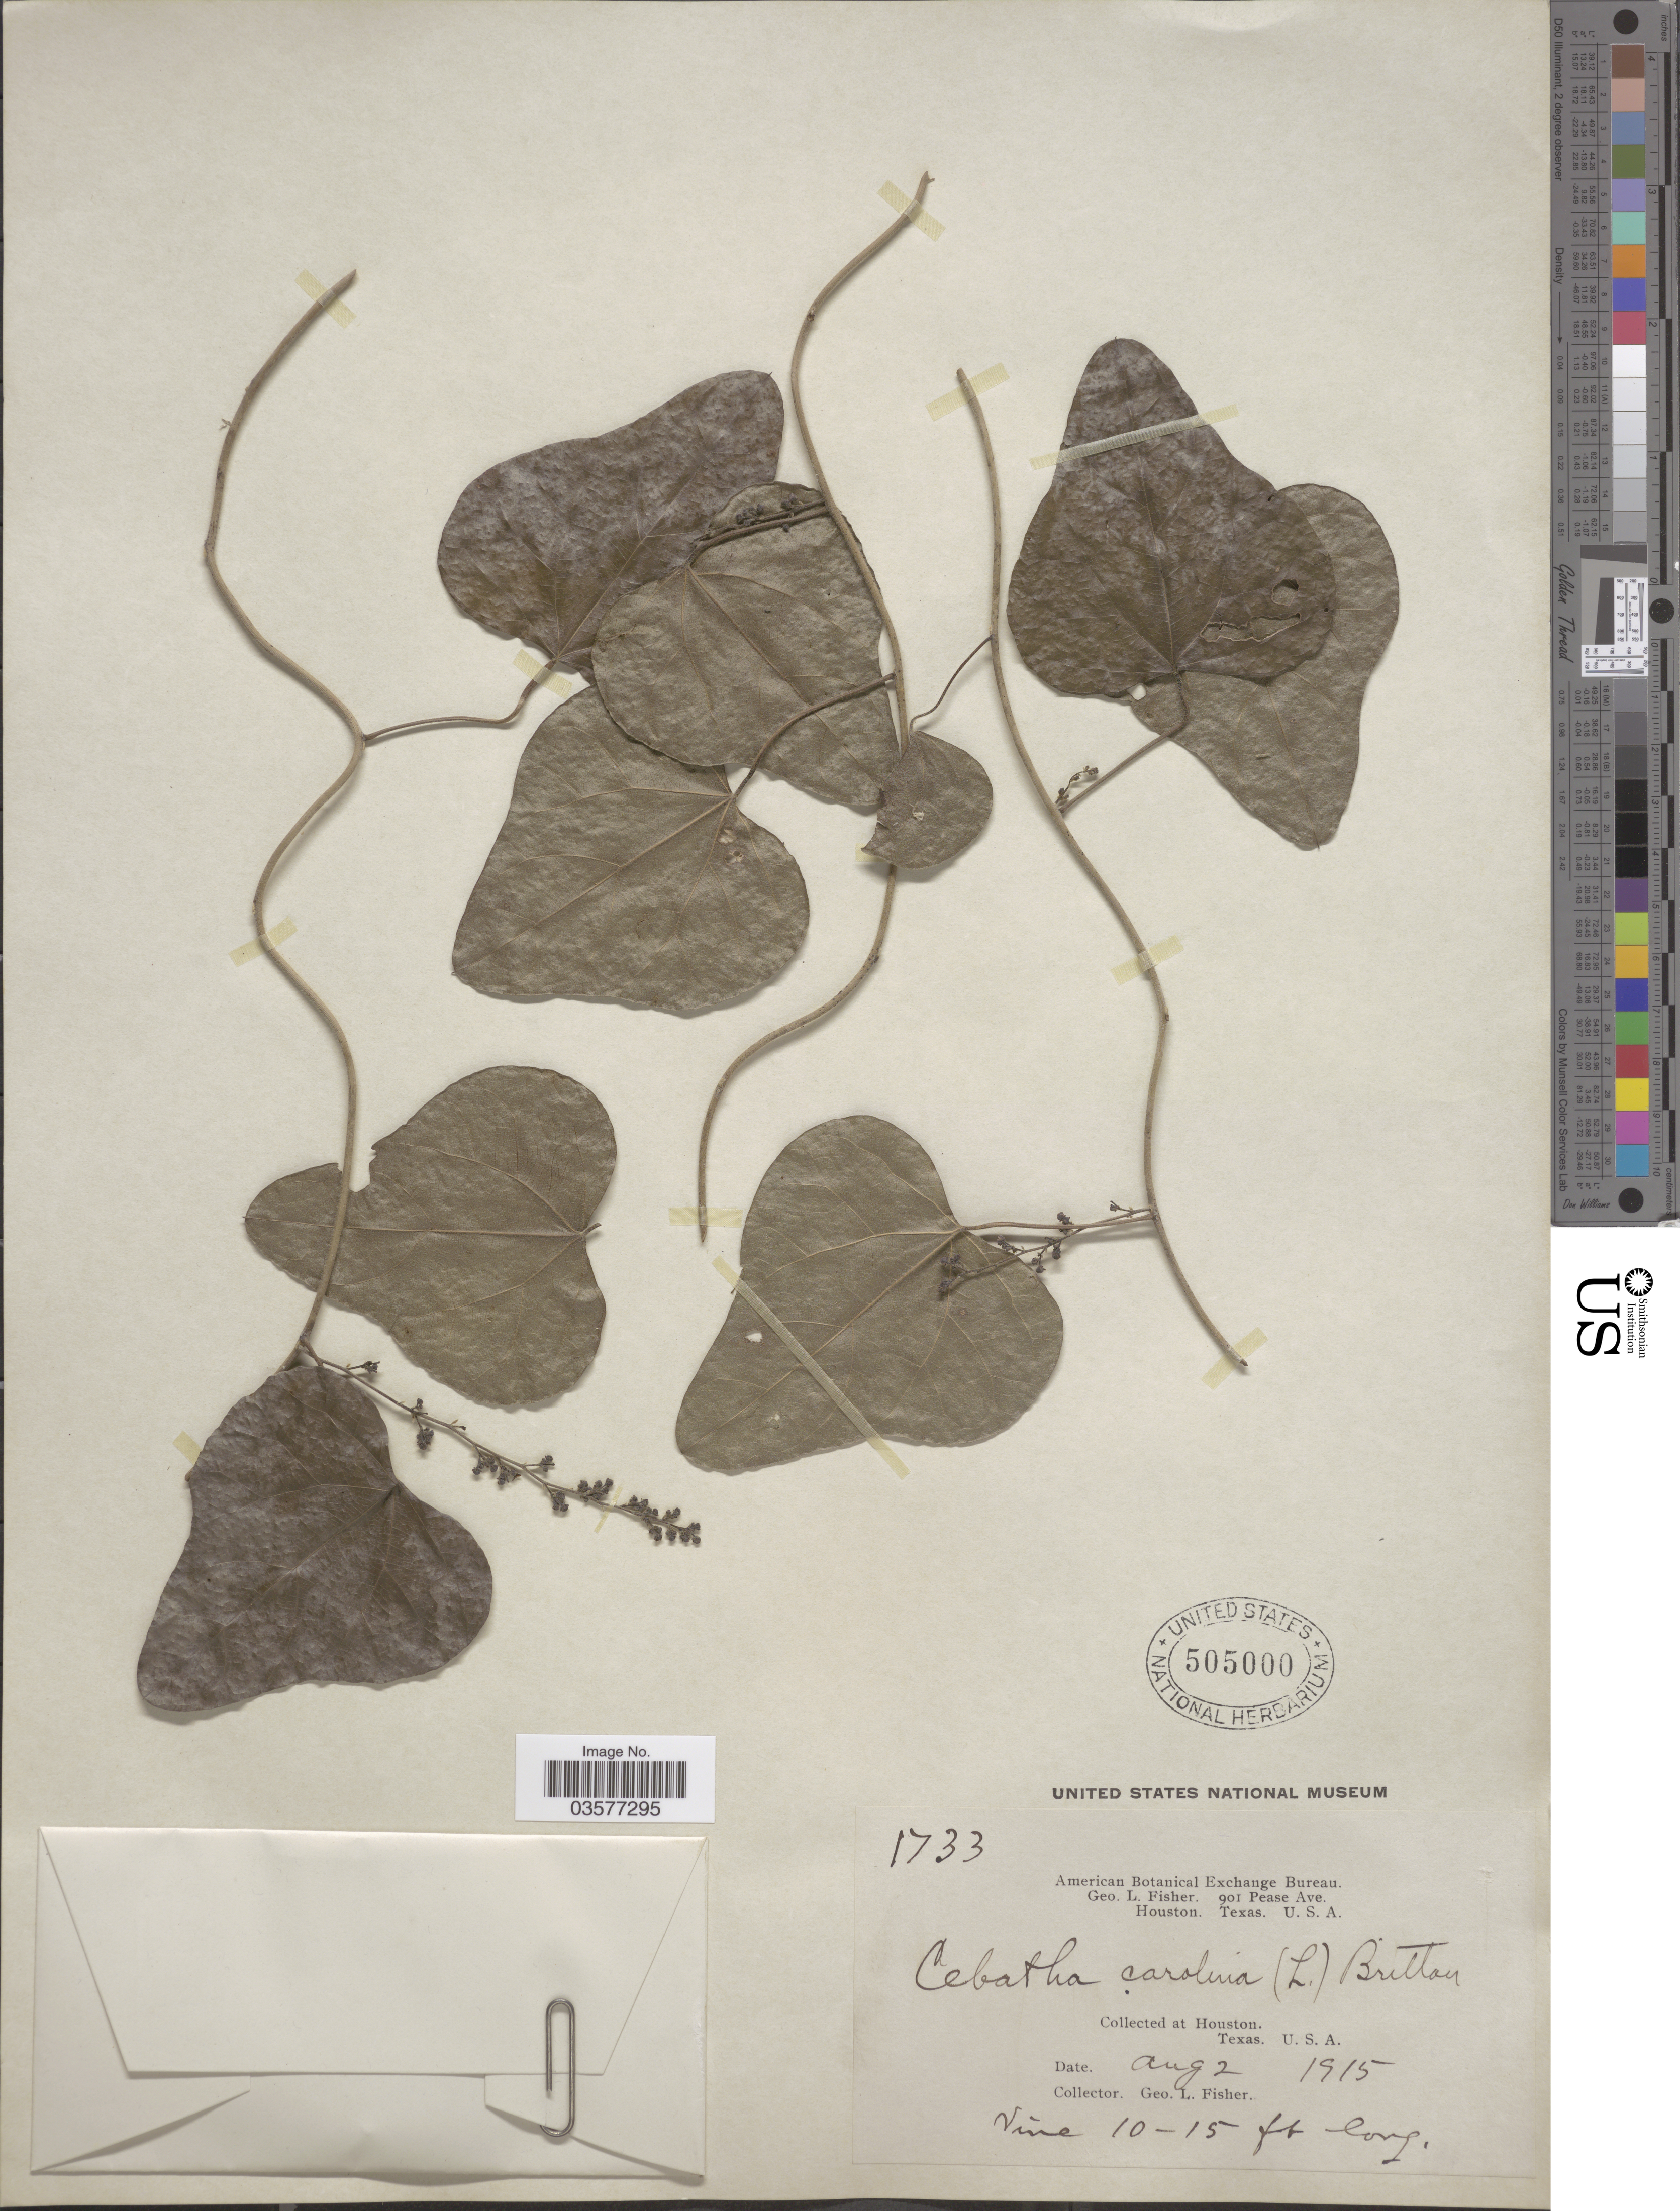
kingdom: Plantae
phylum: Tracheophyta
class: Magnoliopsida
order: Ranunculales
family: Menispermaceae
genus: Cocculus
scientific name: Cocculus carolinus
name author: (L.) DC.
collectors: G. L. Fisher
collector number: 1733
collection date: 1915-08-02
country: United States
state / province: Texas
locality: Houston.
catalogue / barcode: US 505000